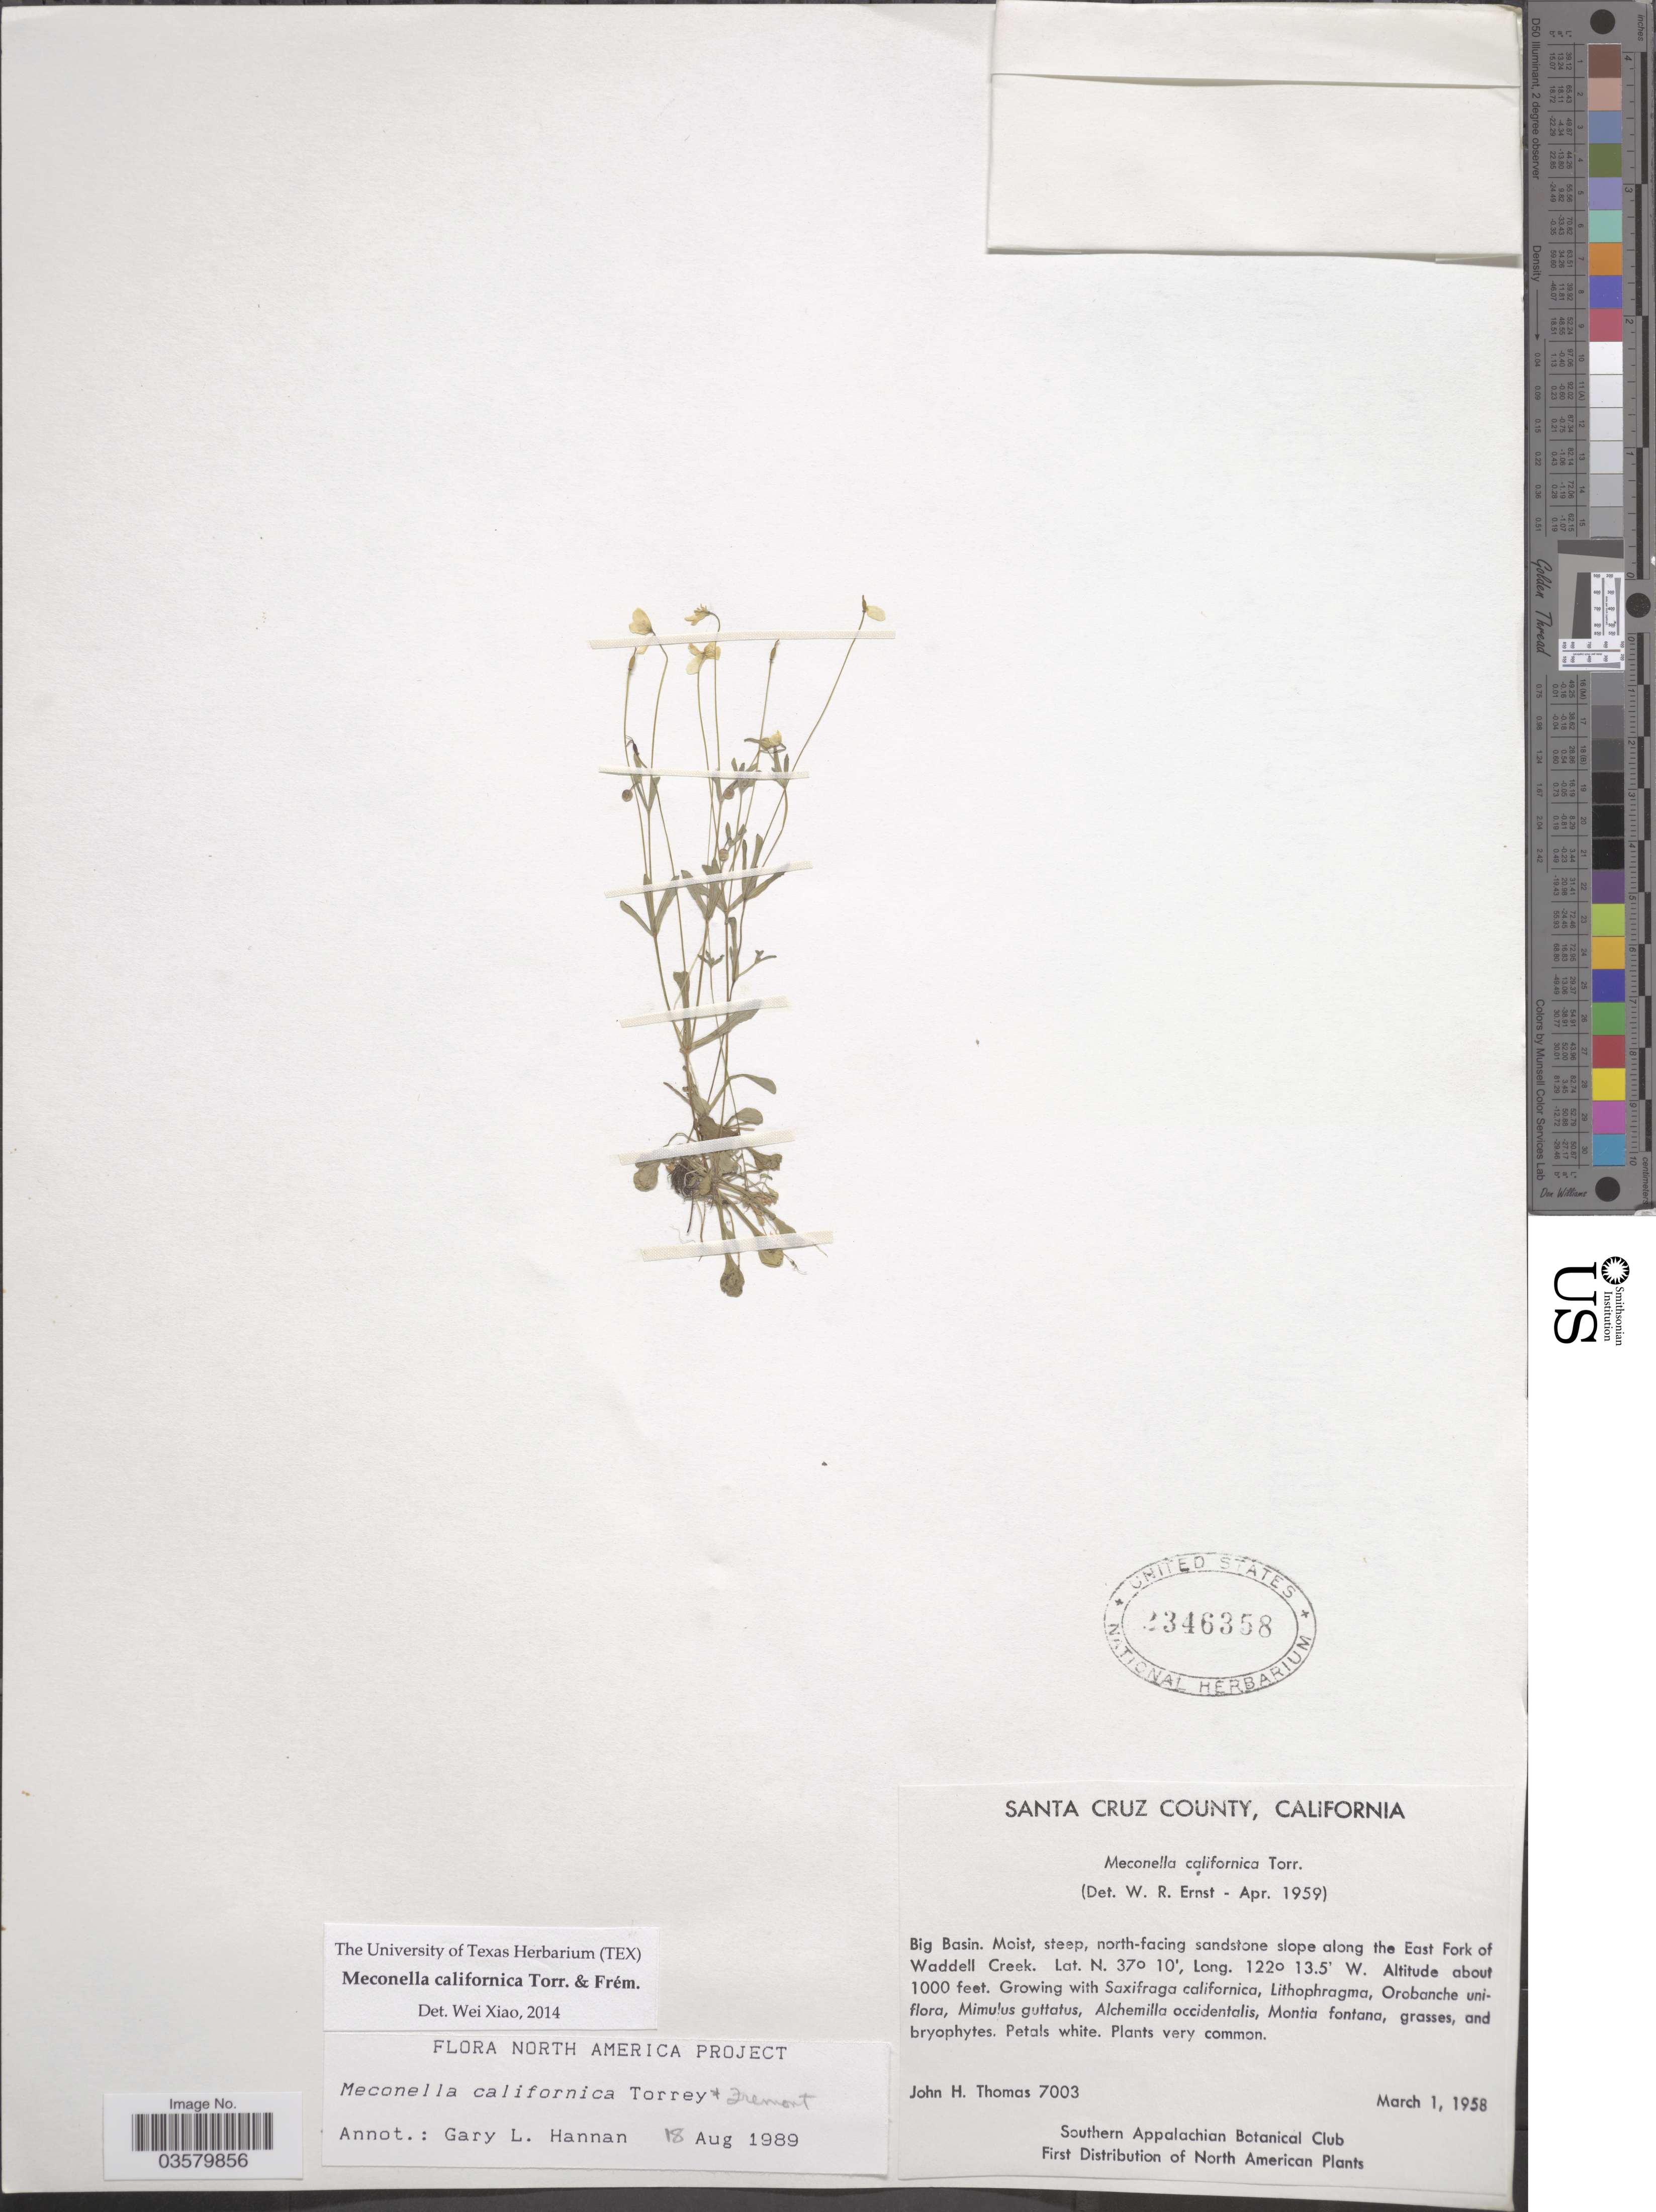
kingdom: Plantae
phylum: Tracheophyta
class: Magnoliopsida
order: Ranunculales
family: Papaveraceae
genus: Meconella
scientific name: Meconella californica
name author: Torr. & Frém.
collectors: J. H. Thomas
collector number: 7003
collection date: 1958-03-01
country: United States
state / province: California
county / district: Santa Cruz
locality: Santa Cruz County. Big Basin. Along the East Fork of Waddell Creek.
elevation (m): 305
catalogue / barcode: US 2346358